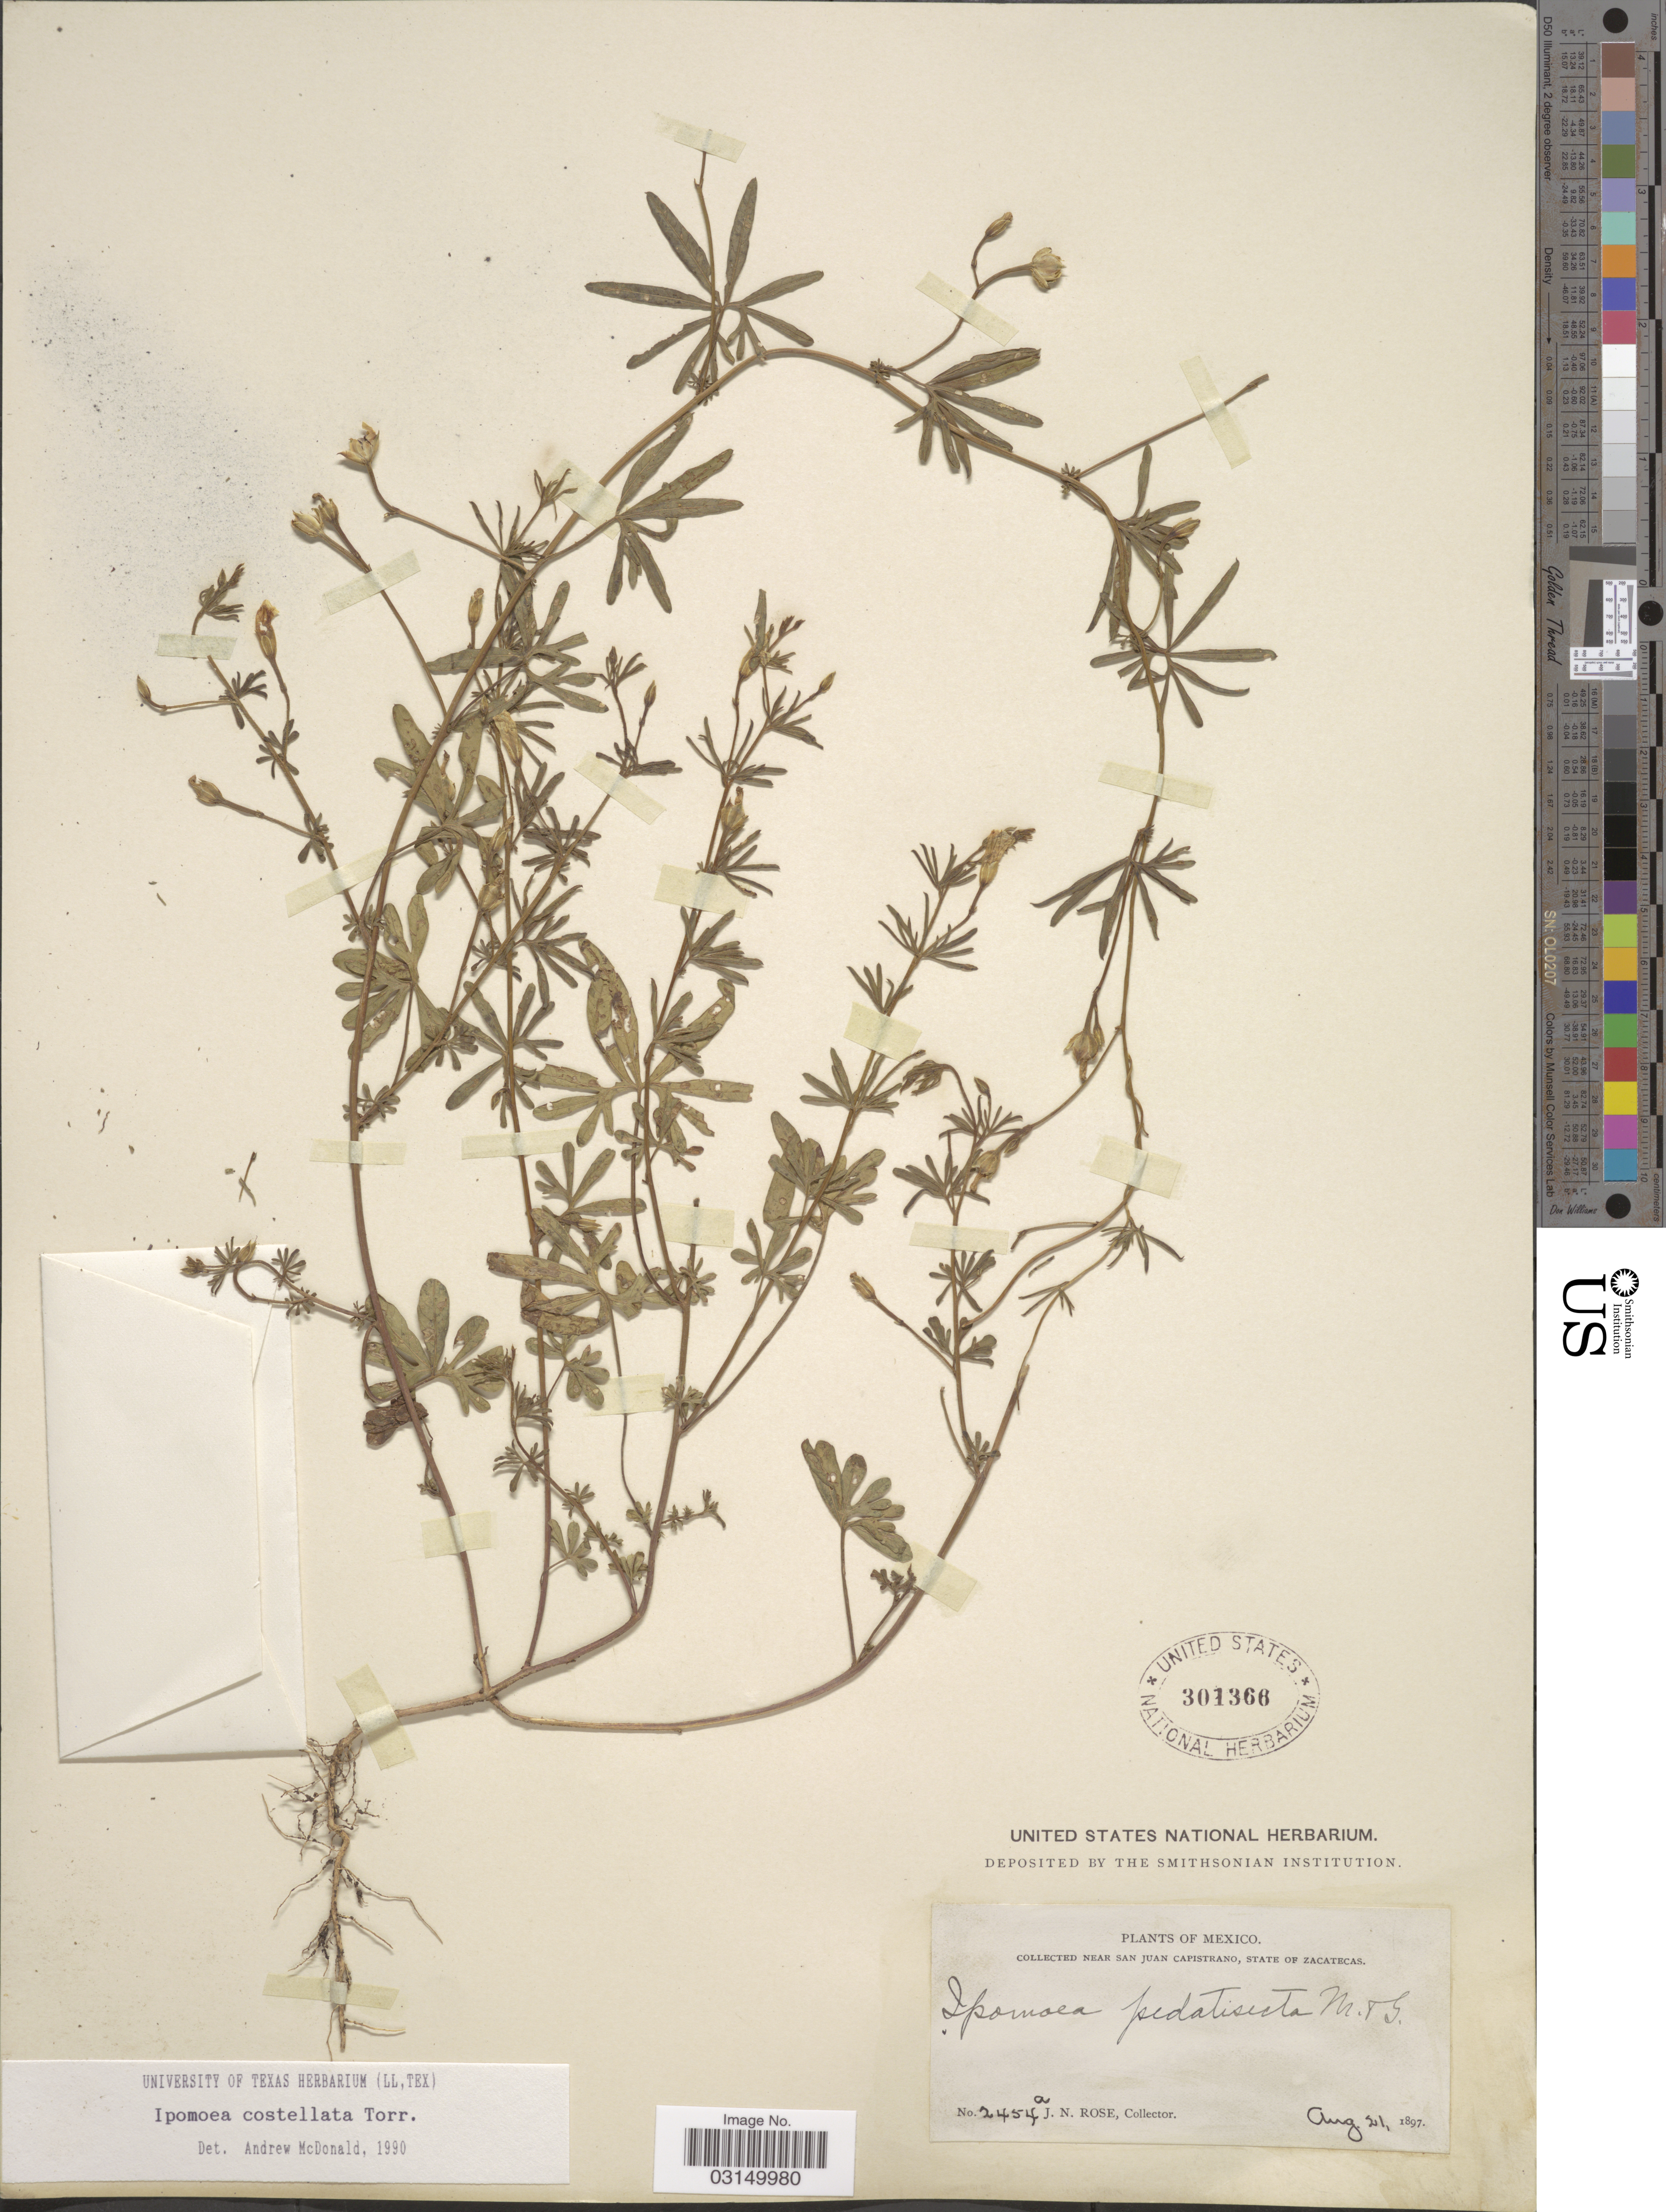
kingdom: Plantae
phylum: Tracheophyta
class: Magnoliopsida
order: Solanales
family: Convolvulaceae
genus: Ipomoea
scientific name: Ipomoea costellata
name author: Torr.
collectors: J. N. Rose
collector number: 2454a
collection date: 1897-08-21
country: Mexico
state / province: Zacatecas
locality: Near San Juan Capistrano.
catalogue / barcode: US 301366